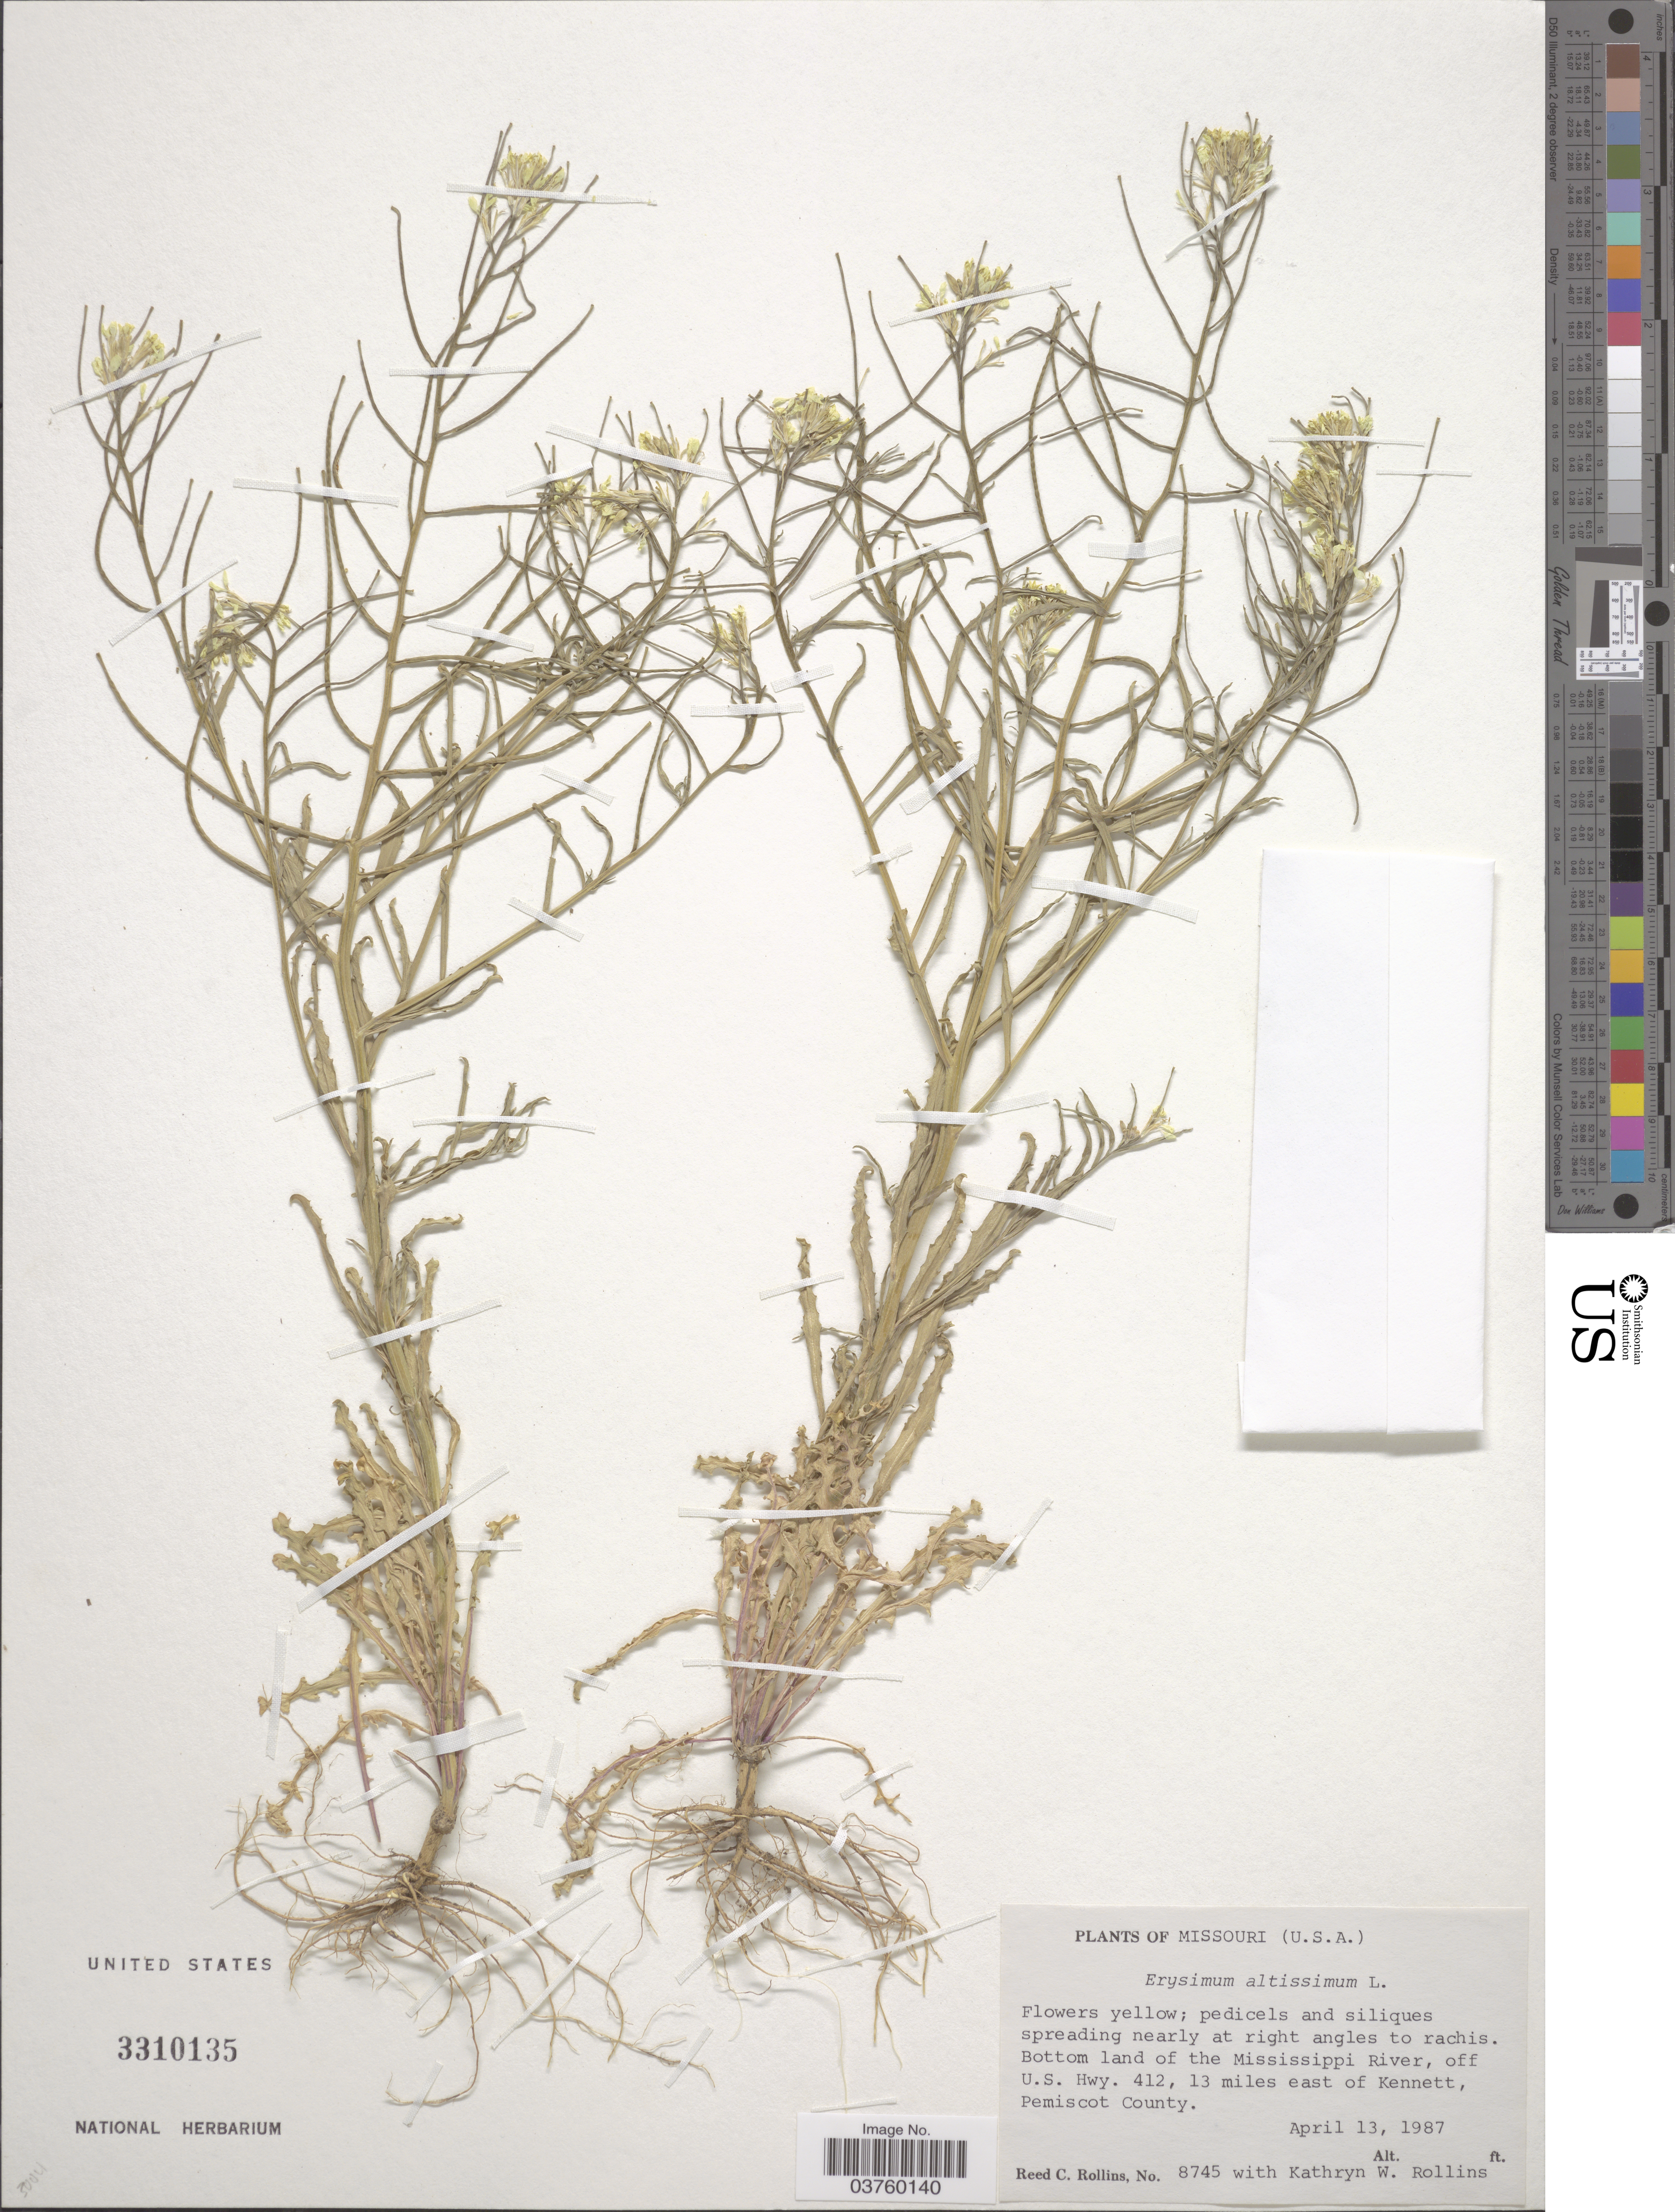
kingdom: Plantae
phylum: Tracheophyta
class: Magnoliopsida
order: Brassicales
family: Brassicaceae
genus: Erysimum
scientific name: Erysimum altissimum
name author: Lej.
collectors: R. C. Rollins & K. W. Rollins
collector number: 8745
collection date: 1987-04-13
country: United States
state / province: Missouri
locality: Bottom land of the Mississippi river, off U.S. Hwy. 412, 13 miles east of Kennett, Pemiscot County.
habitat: bottom land of river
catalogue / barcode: US 3310135